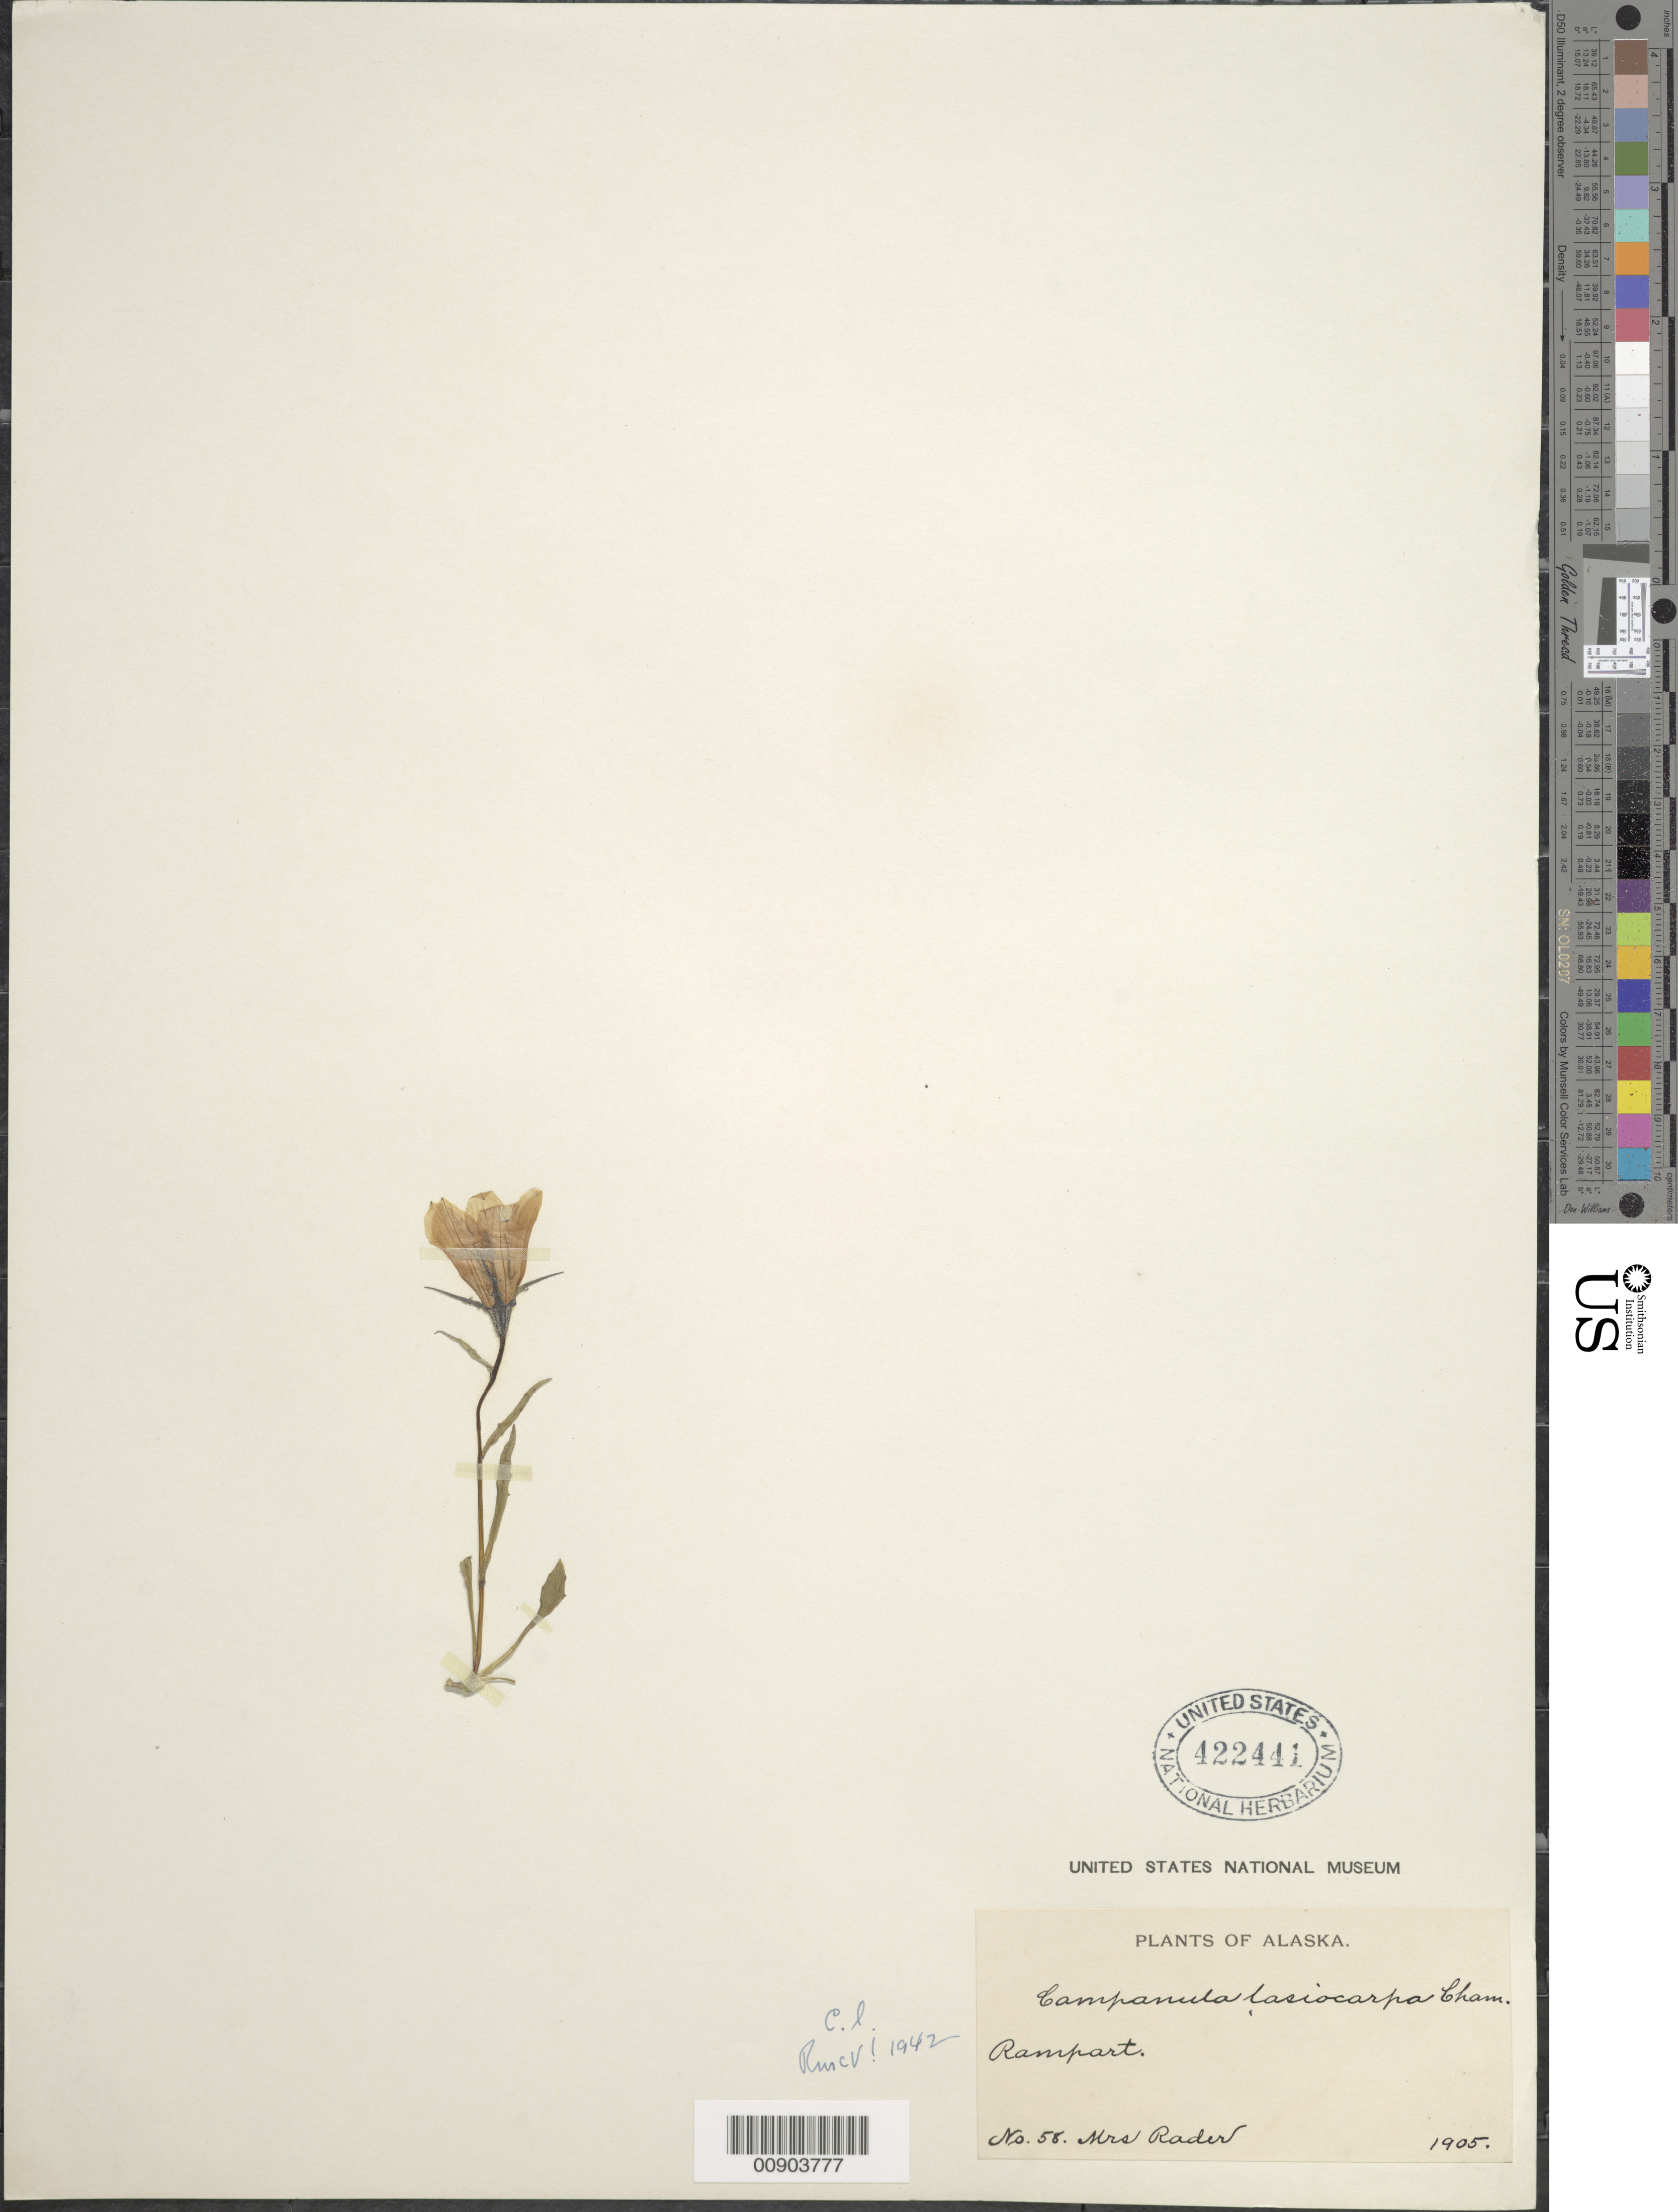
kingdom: Plantae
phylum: Tracheophyta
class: Magnoliopsida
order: Asterales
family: Campanulaceae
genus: Campanula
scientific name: Campanula lasiocarpa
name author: Cham.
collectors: Mrs. Rader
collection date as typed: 1905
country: United States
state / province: Alaska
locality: Rampart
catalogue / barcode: US 422441